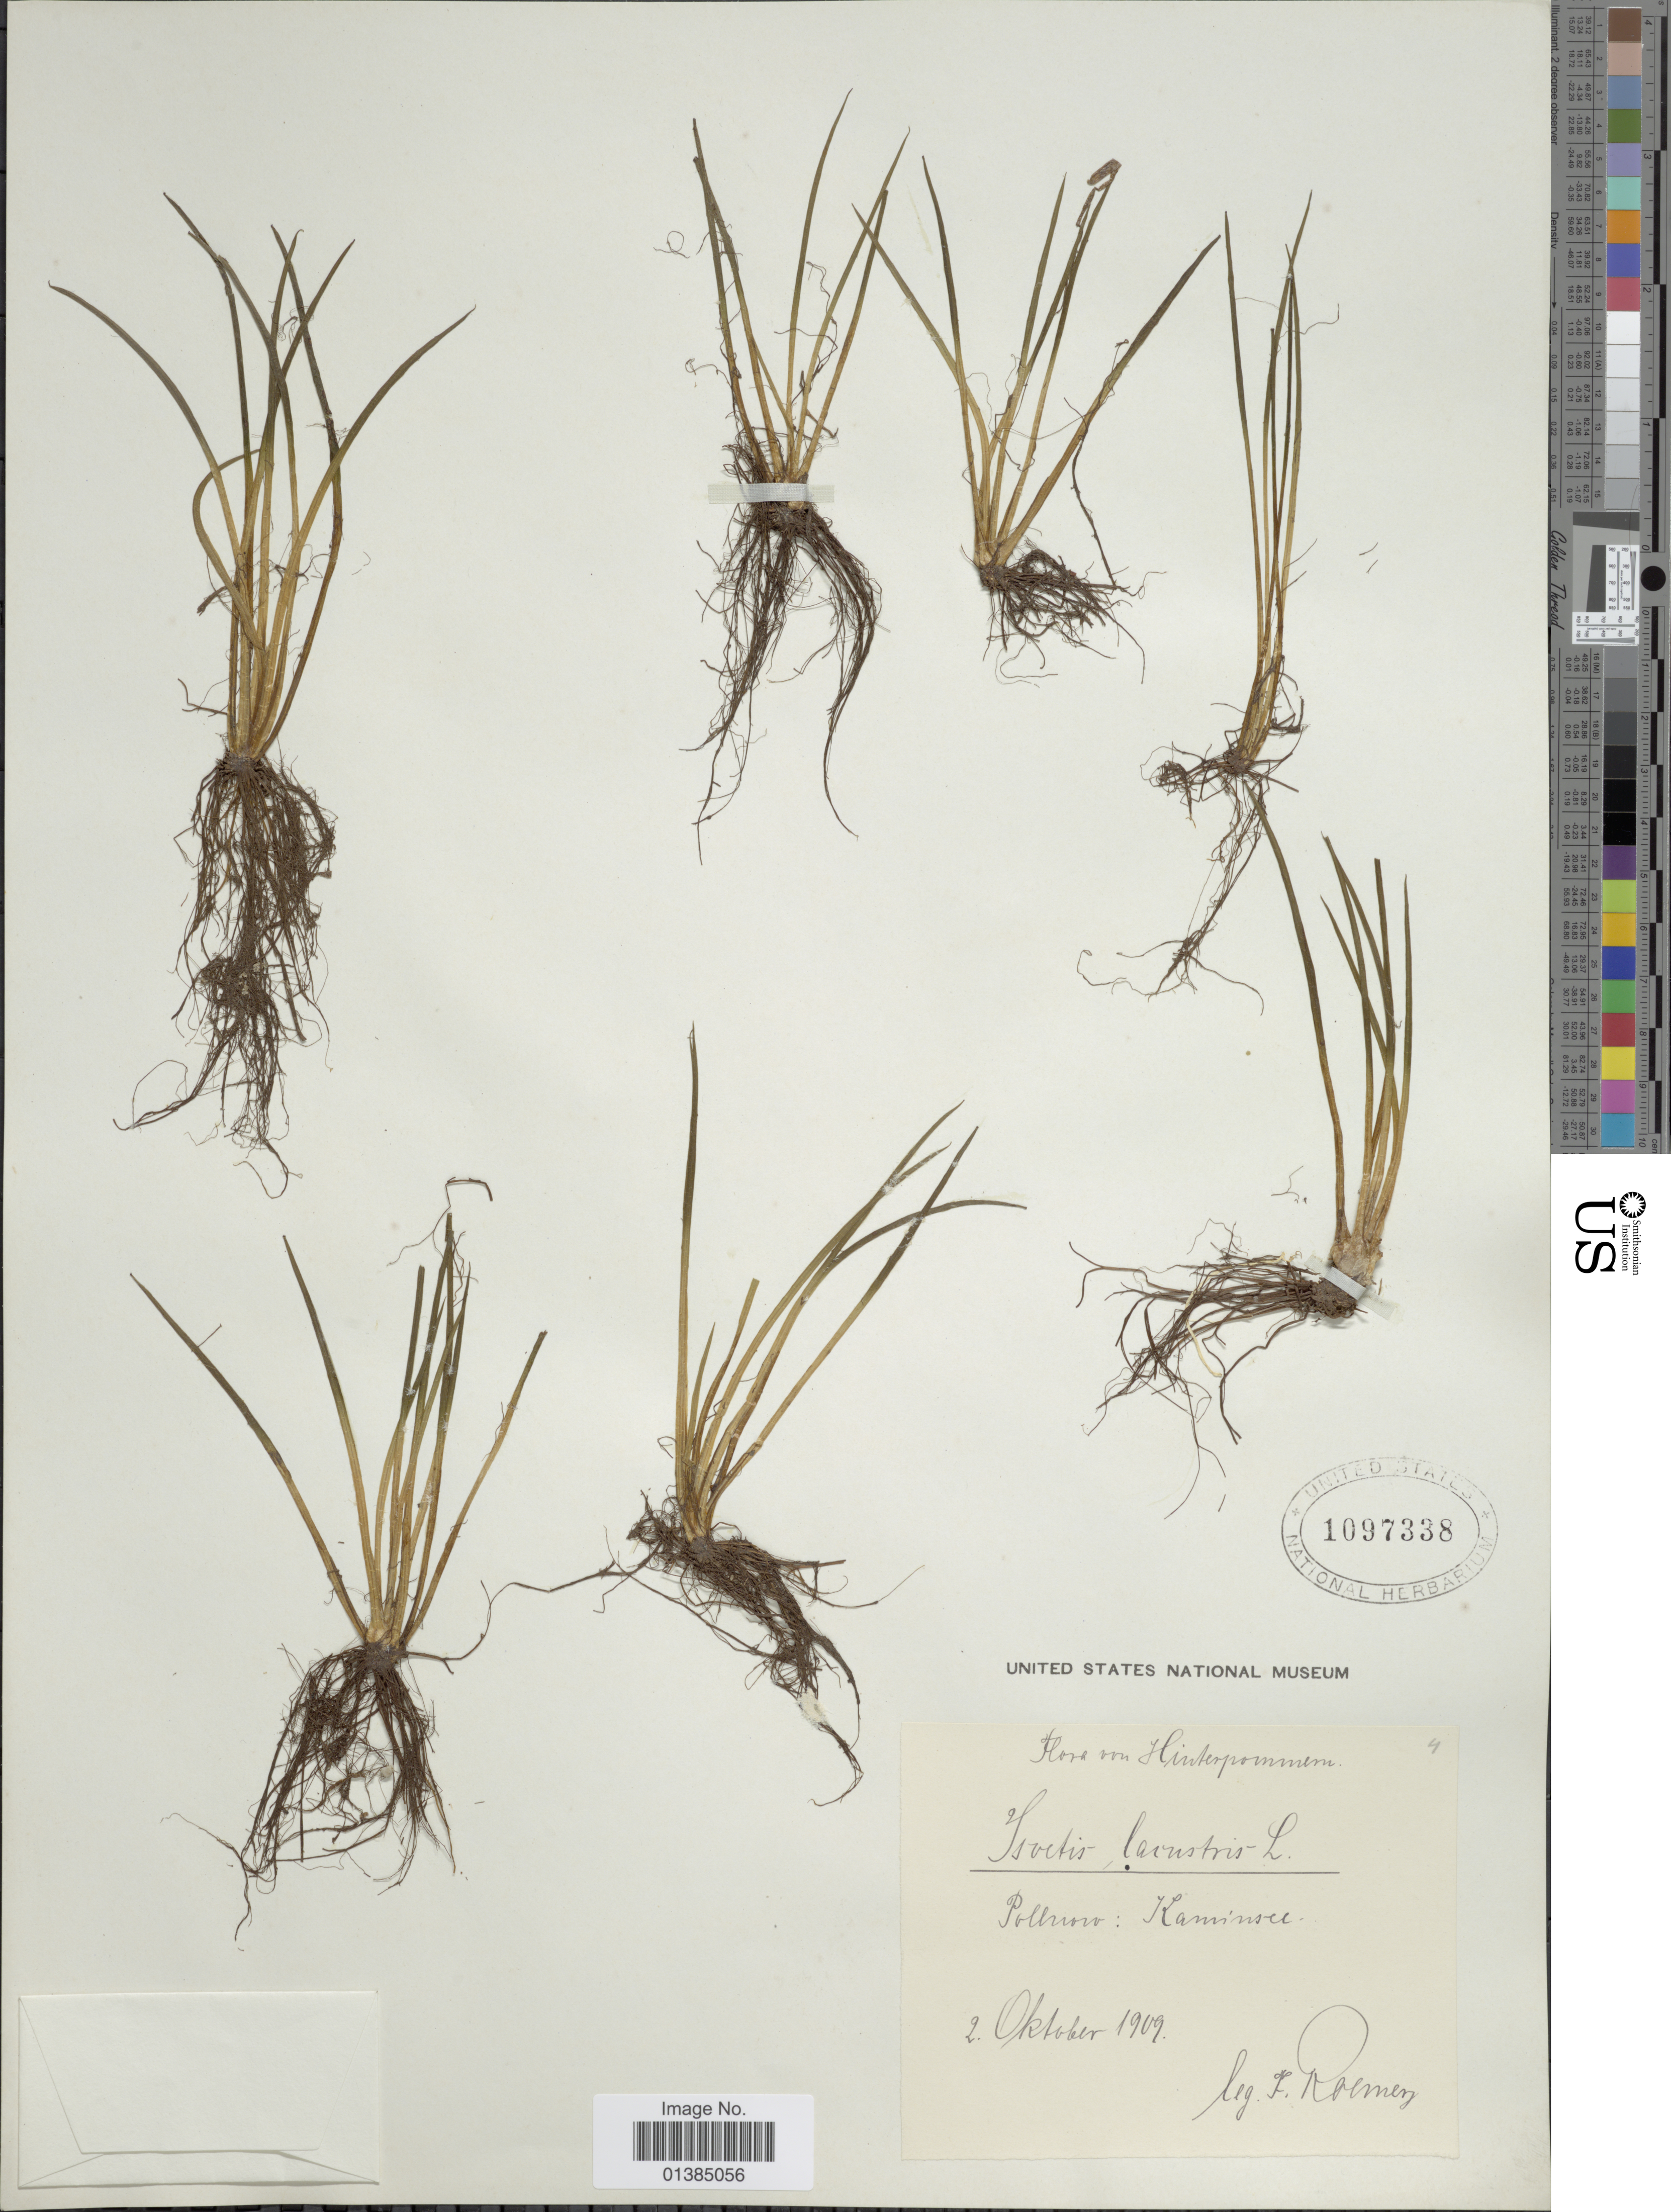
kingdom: Plantae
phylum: Tracheophyta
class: Lycopodiopsida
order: Isoetales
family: Isoetaceae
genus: Isoetes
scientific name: Isoetes lacustris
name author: L.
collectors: F. A. Roemer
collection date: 1909-10-02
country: Poland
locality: Hinterpommem, Pollnow: Kaminsee.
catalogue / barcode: US 1097338